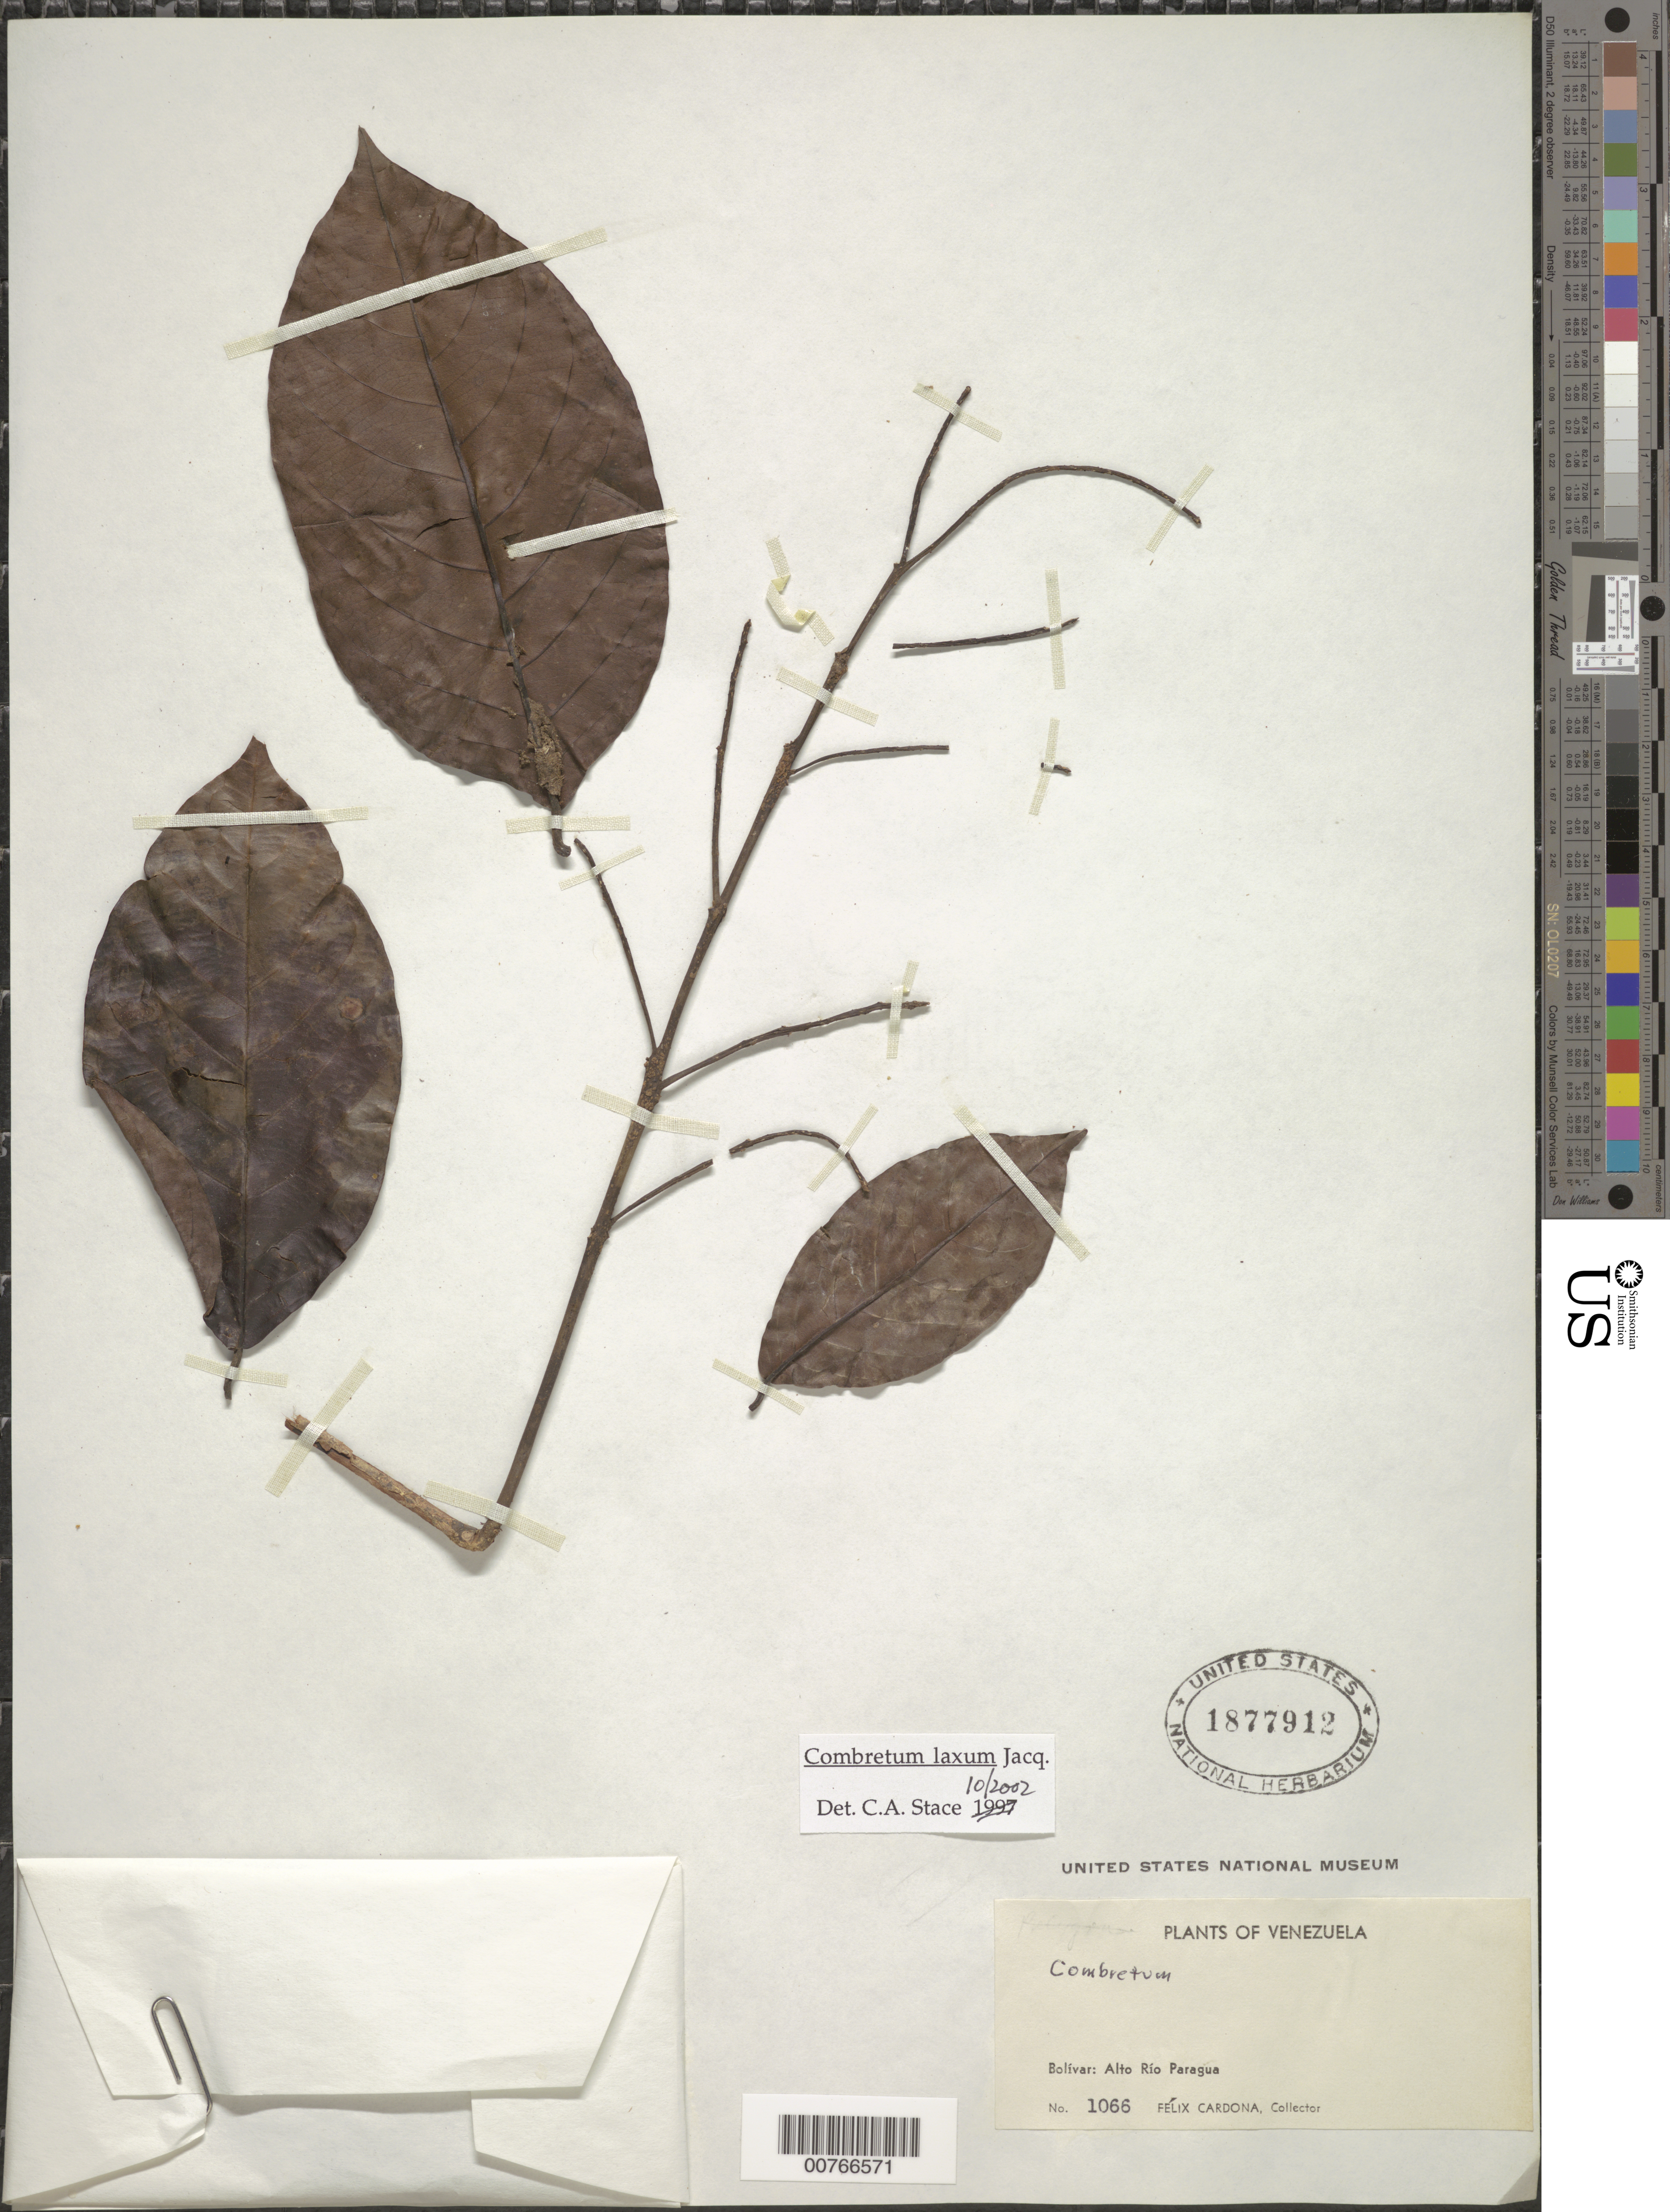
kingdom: Plantae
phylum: Tracheophyta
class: Magnoliopsida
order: Myrtales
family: Combretaceae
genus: Combretum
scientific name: Combretum laxum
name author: Jacq.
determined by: Stace, C. A.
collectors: F. Cardona Puig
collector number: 1066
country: Venezuela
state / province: Bolívar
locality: Alto Río Paragua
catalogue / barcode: US 1877912